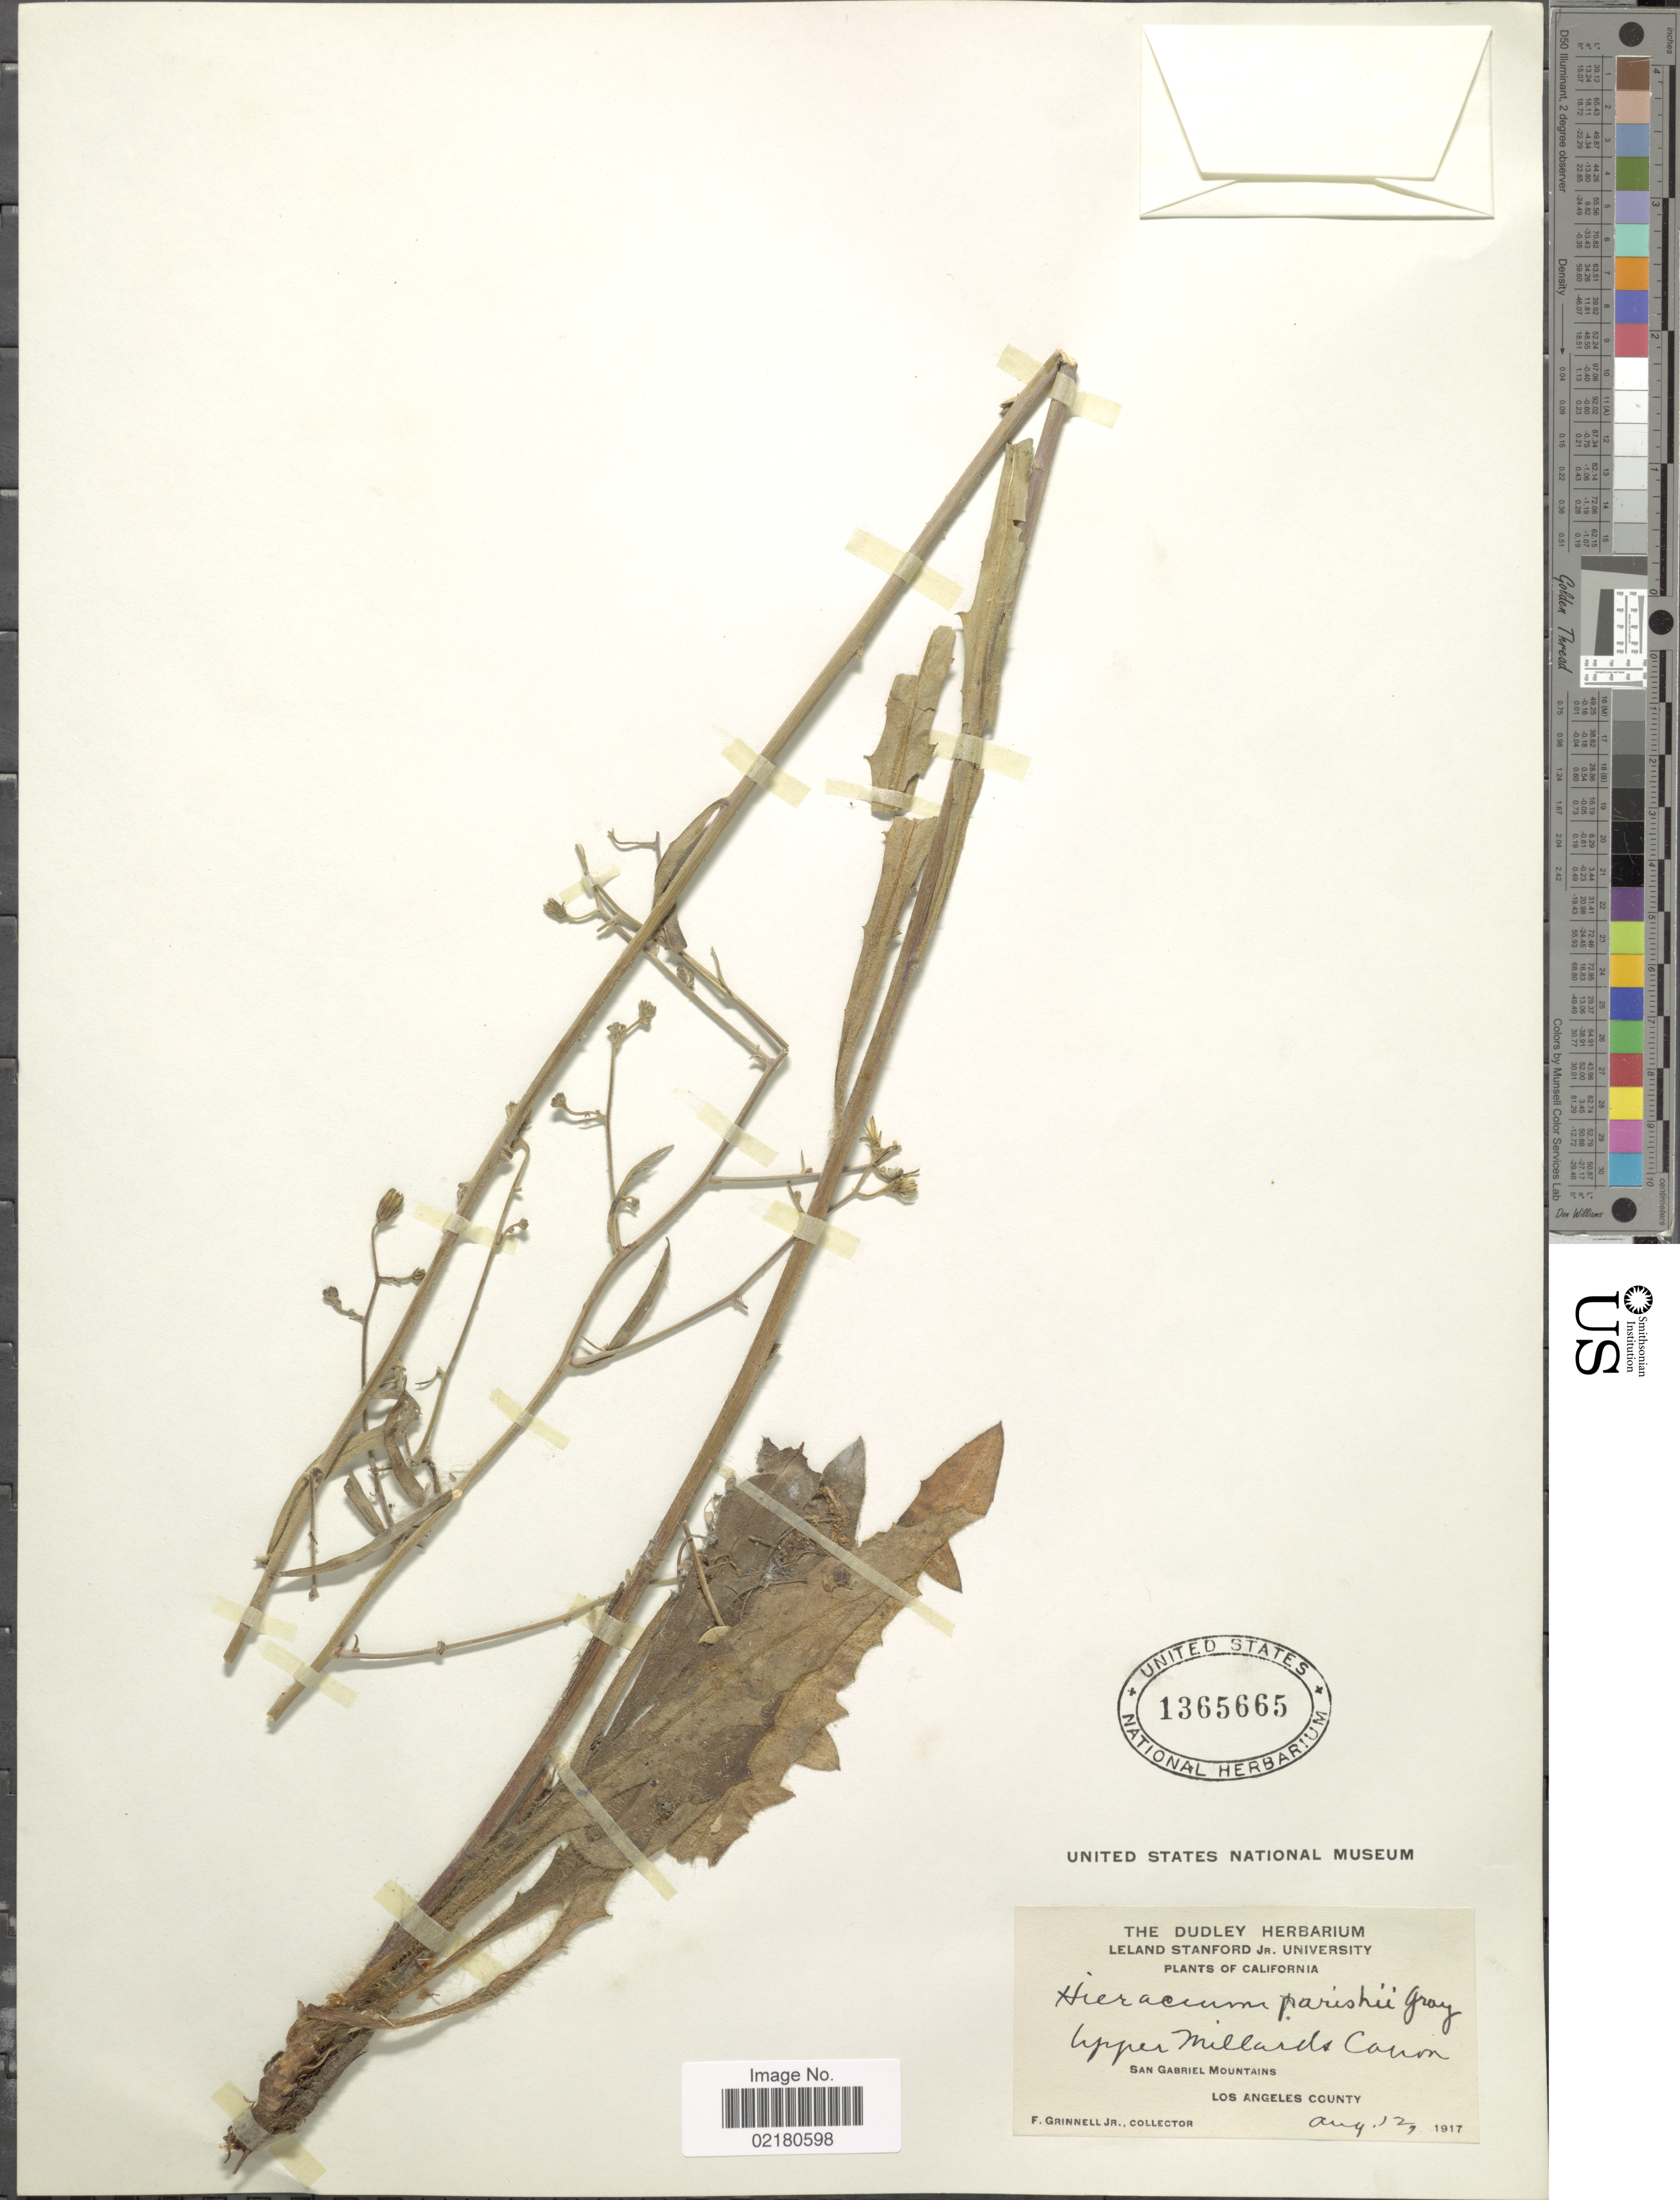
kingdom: Plantae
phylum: Tracheophyta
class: Magnoliopsida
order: Asterales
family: Asteraceae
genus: Hieracium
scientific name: Hieracium parishii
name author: A. Gray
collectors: F. Grinnell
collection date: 1917-08-12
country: United States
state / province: California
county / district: Los Angeles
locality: Upper Millards Canon, San Gabriel Mountains, Los Angeles County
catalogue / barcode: US 1365665